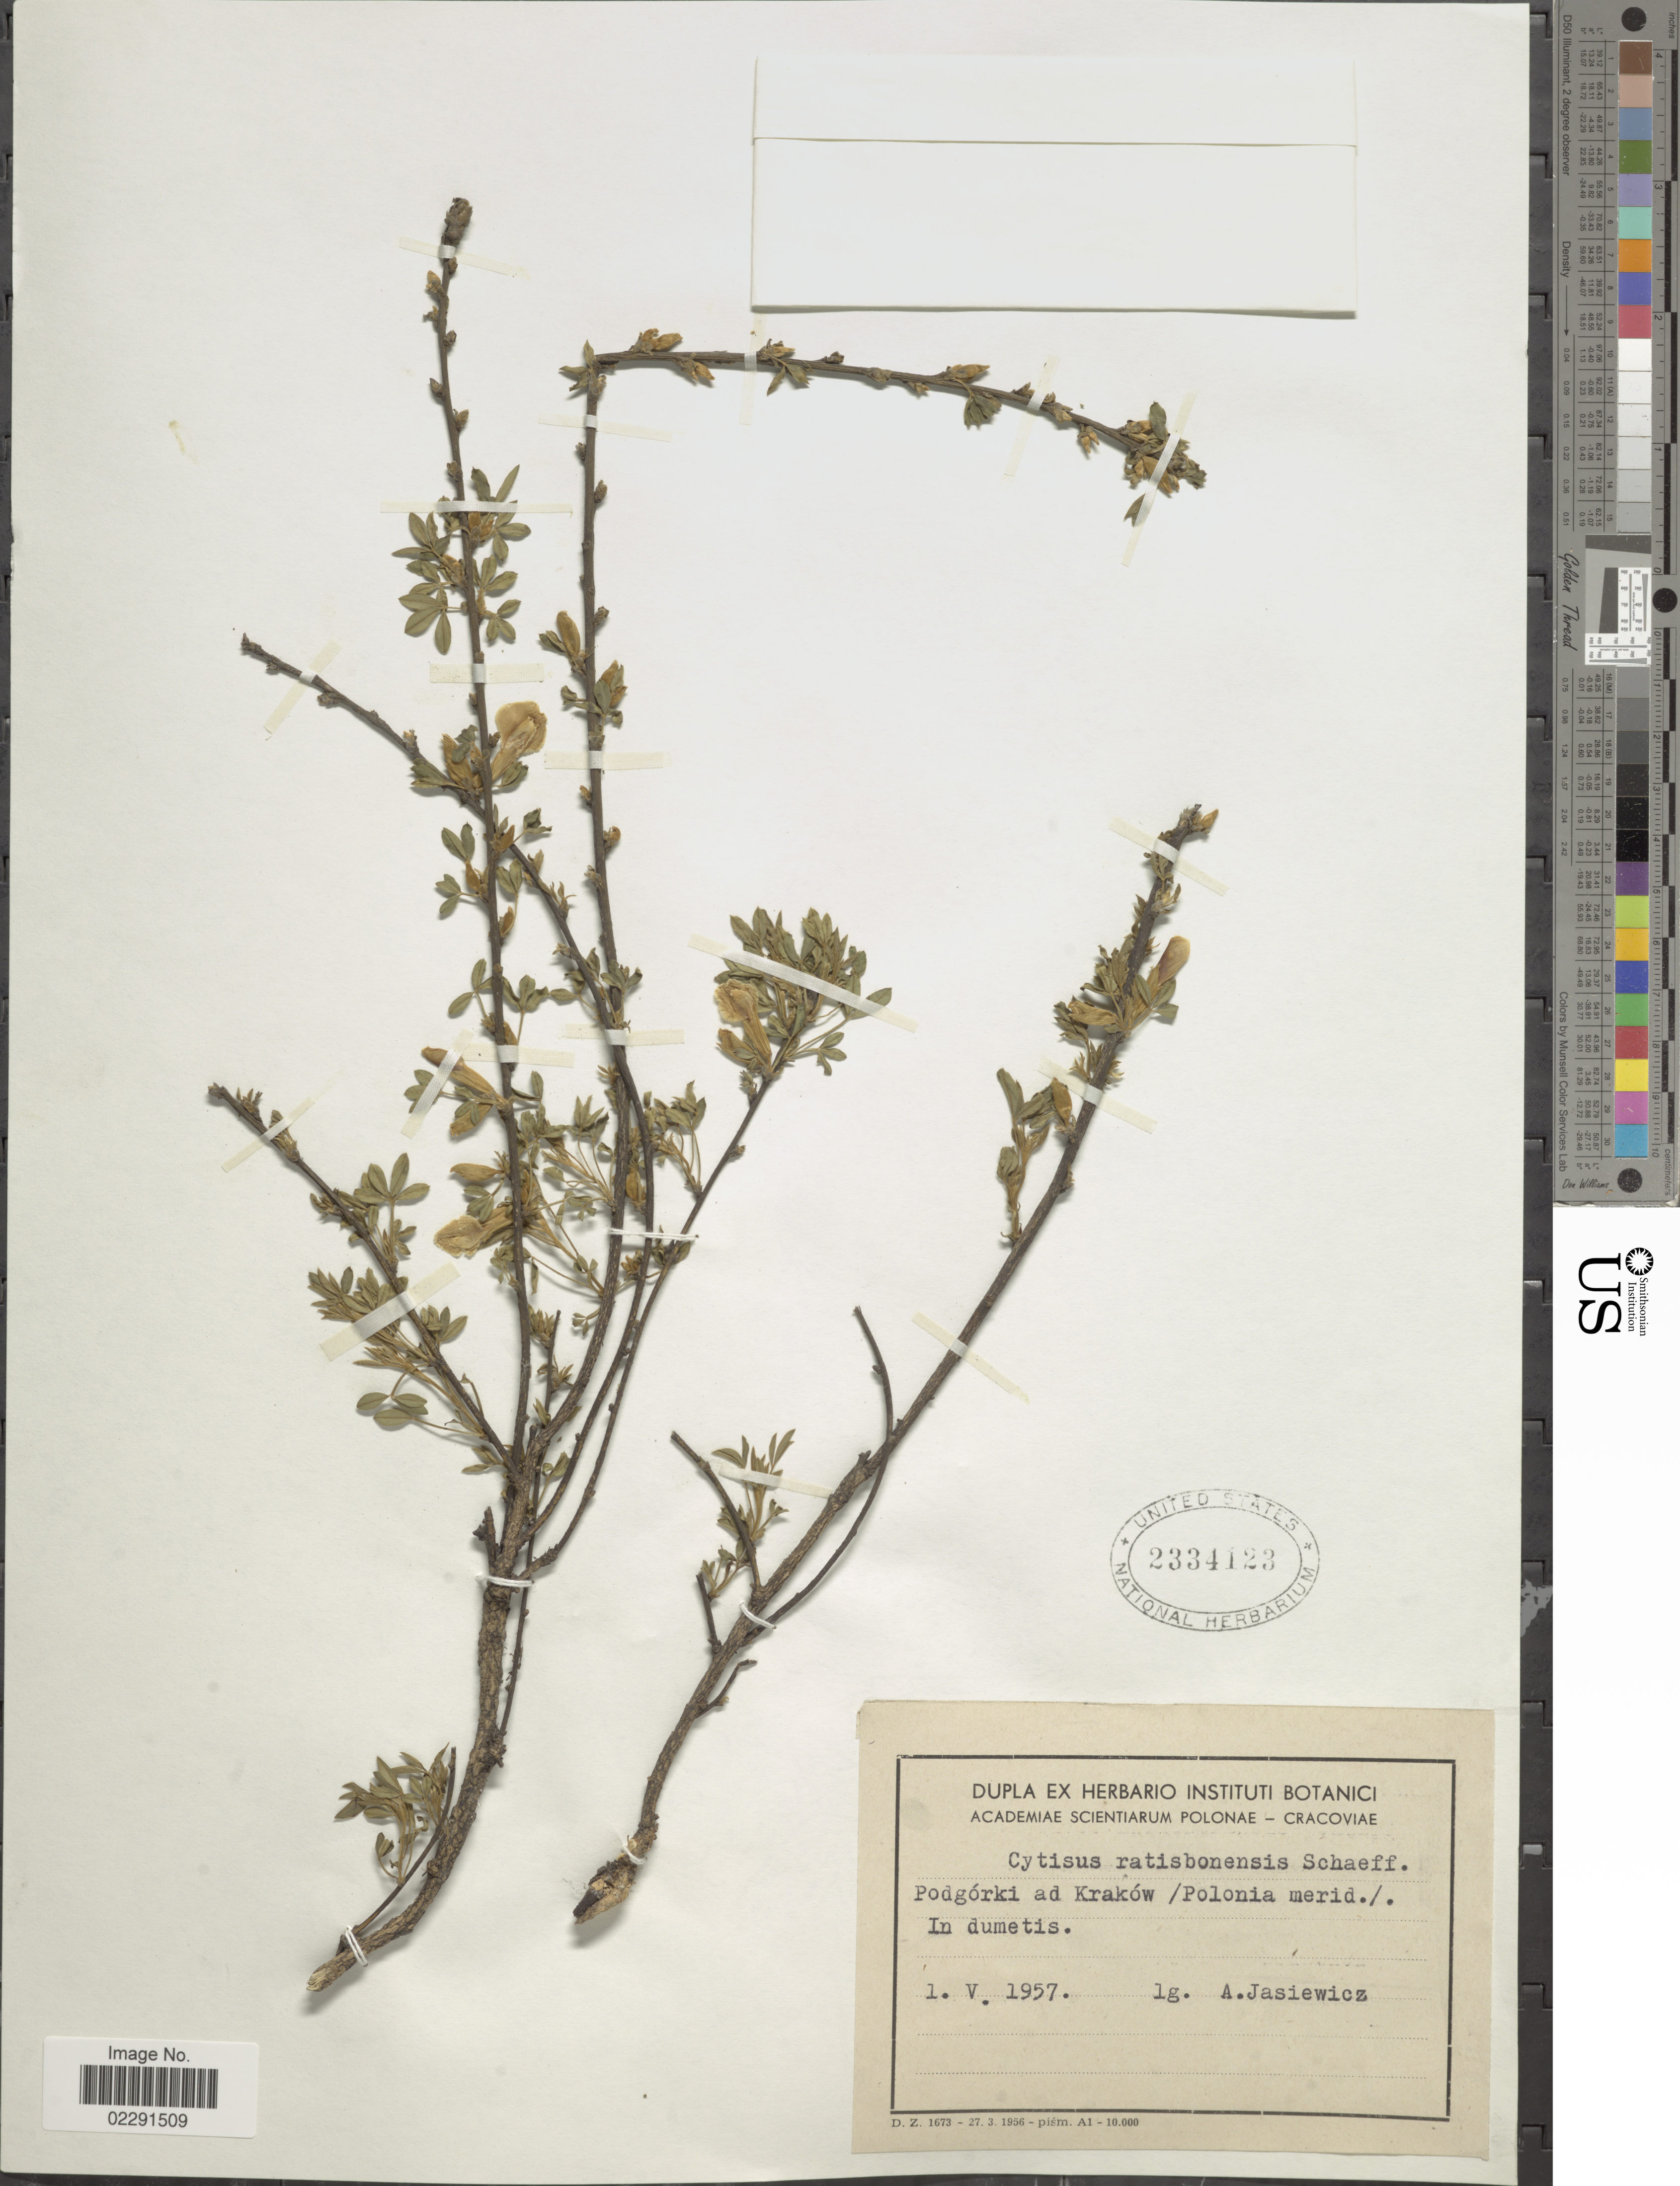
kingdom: Plantae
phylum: Tracheophyta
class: Magnoliopsida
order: Fabales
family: Fabaceae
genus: Cytisus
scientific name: Cytisus ratisbonensis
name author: Schaeff.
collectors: A. Jasiewicz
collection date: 1957-05-01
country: Poland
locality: Podgorki ad Krakow/Polonia merid./ in dumetis.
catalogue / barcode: US 2334123